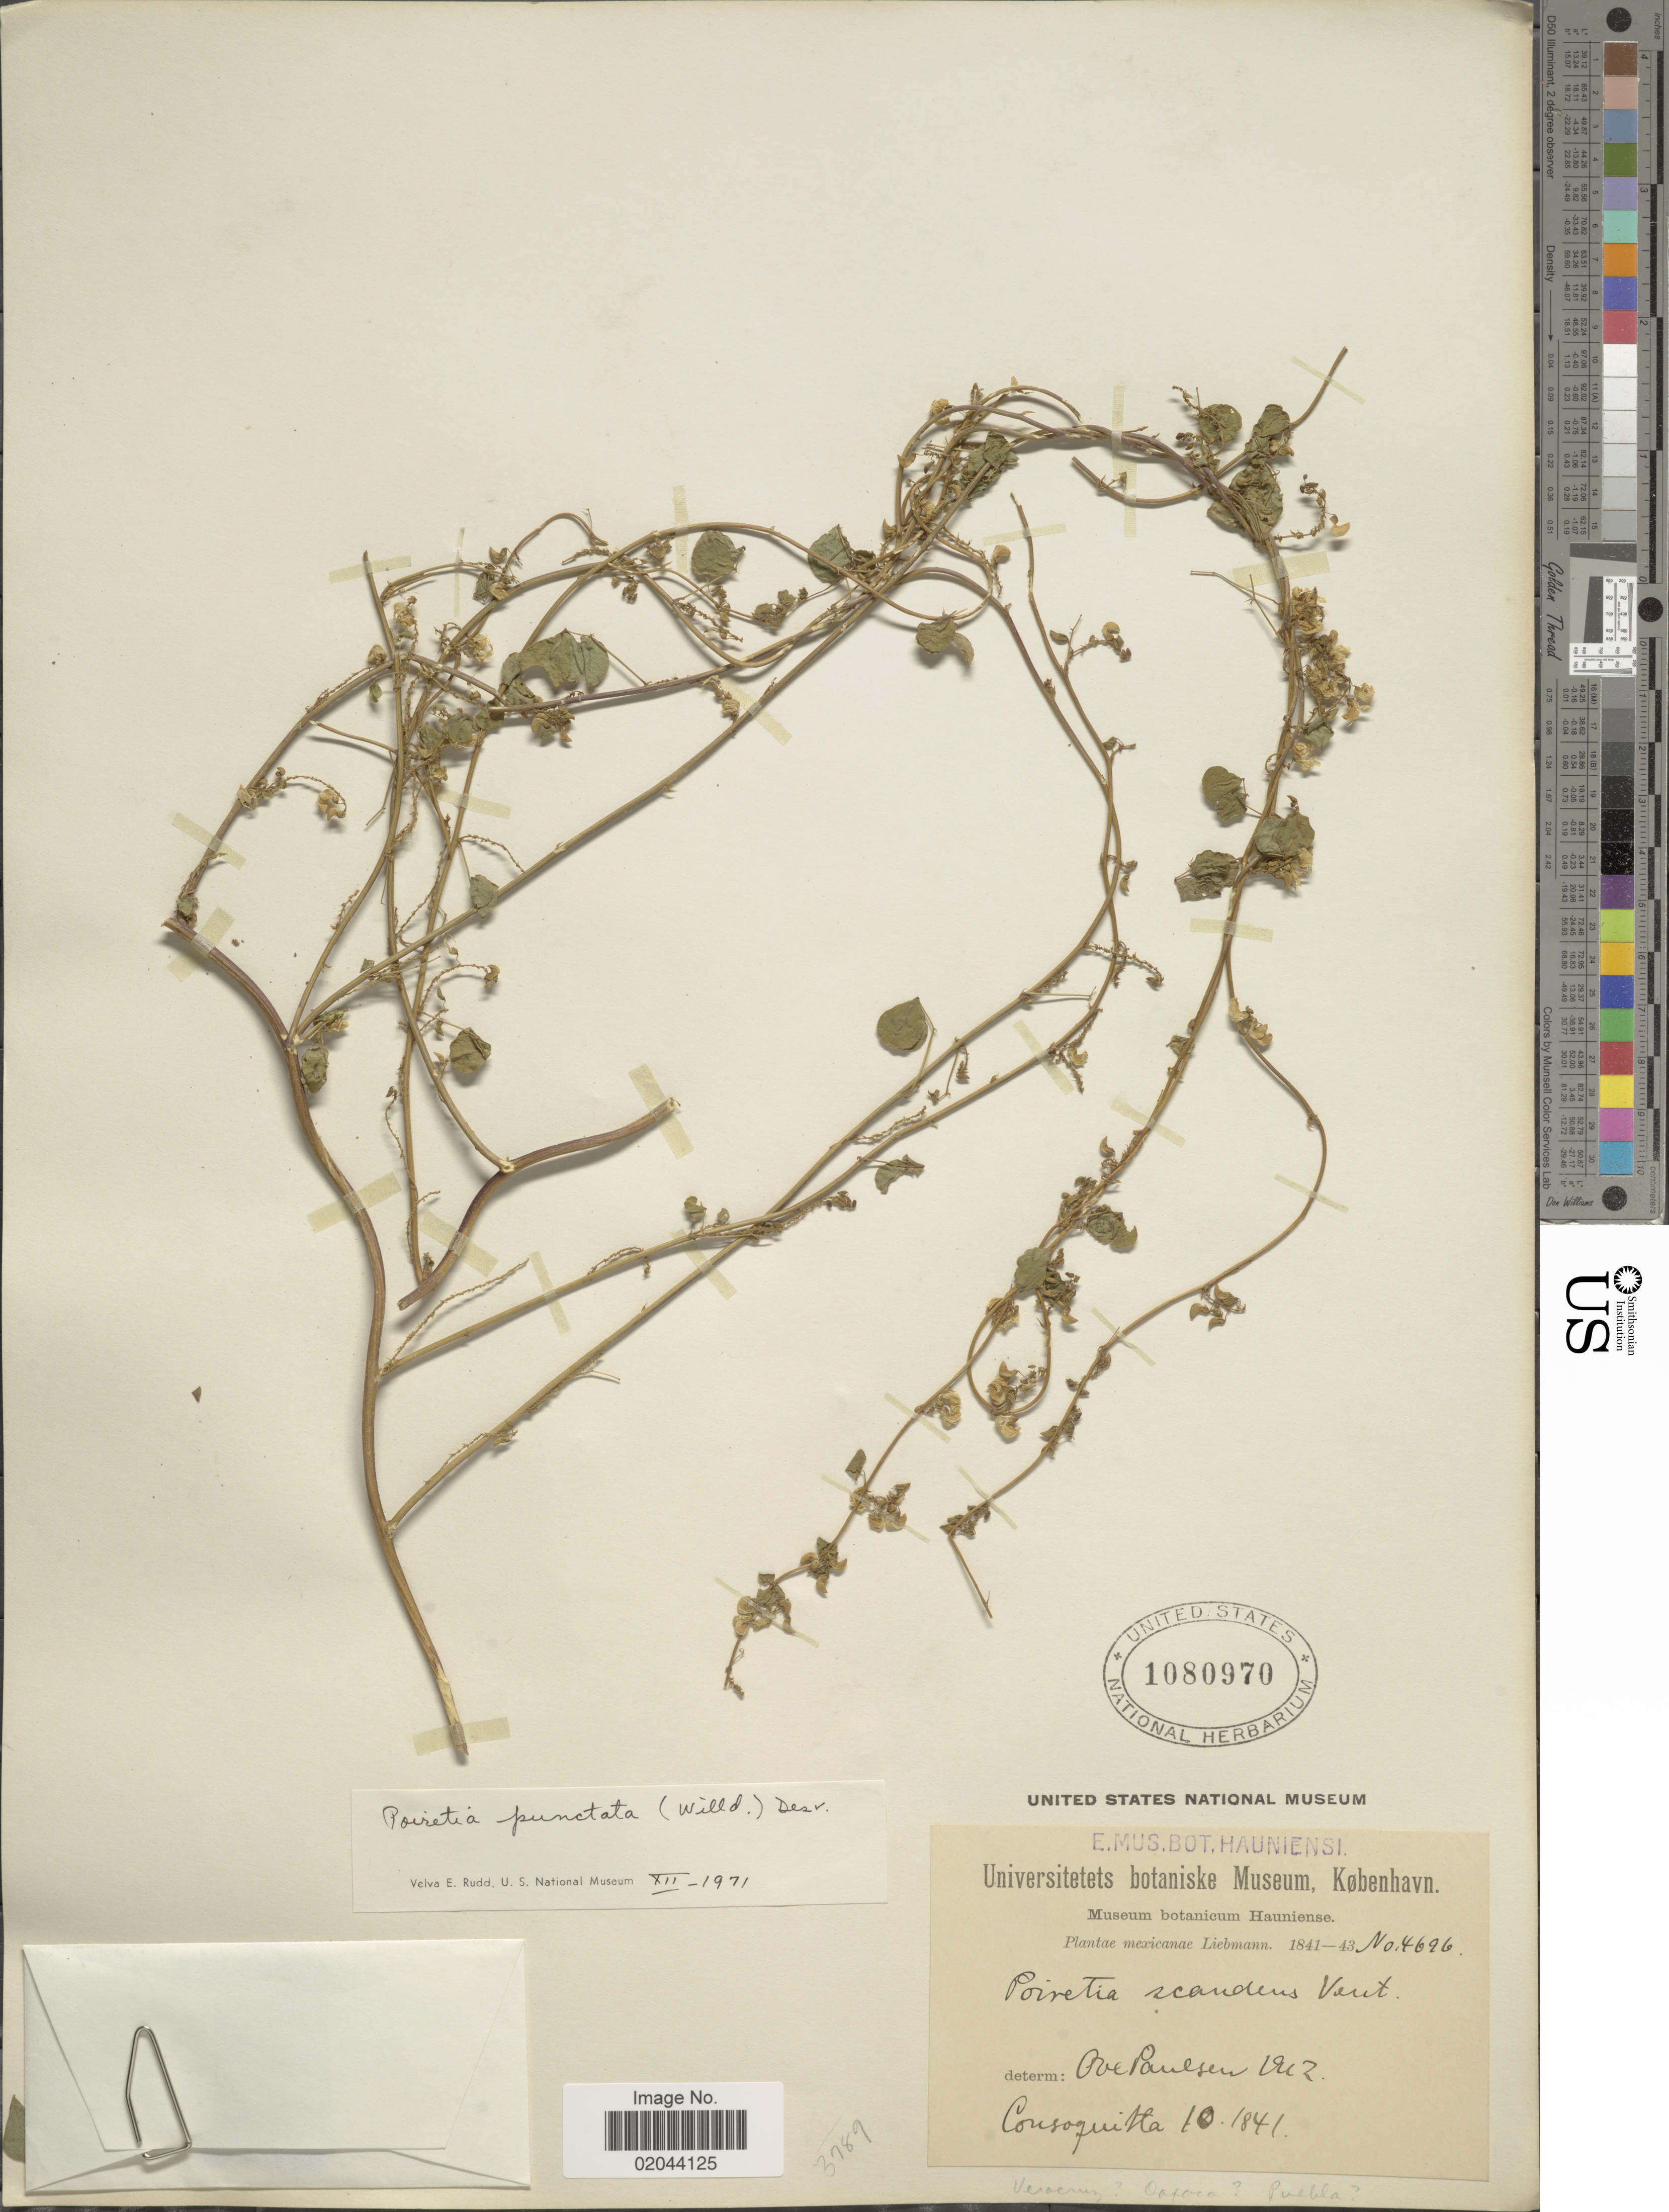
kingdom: Plantae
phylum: Tracheophyta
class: Magnoliopsida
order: Fabales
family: Fabaceae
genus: Poiretia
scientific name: Poiretia scandens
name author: Vent.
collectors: Liebmann, --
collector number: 4626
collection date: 1841-10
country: Mexico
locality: Consoquista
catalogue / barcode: US 1080970